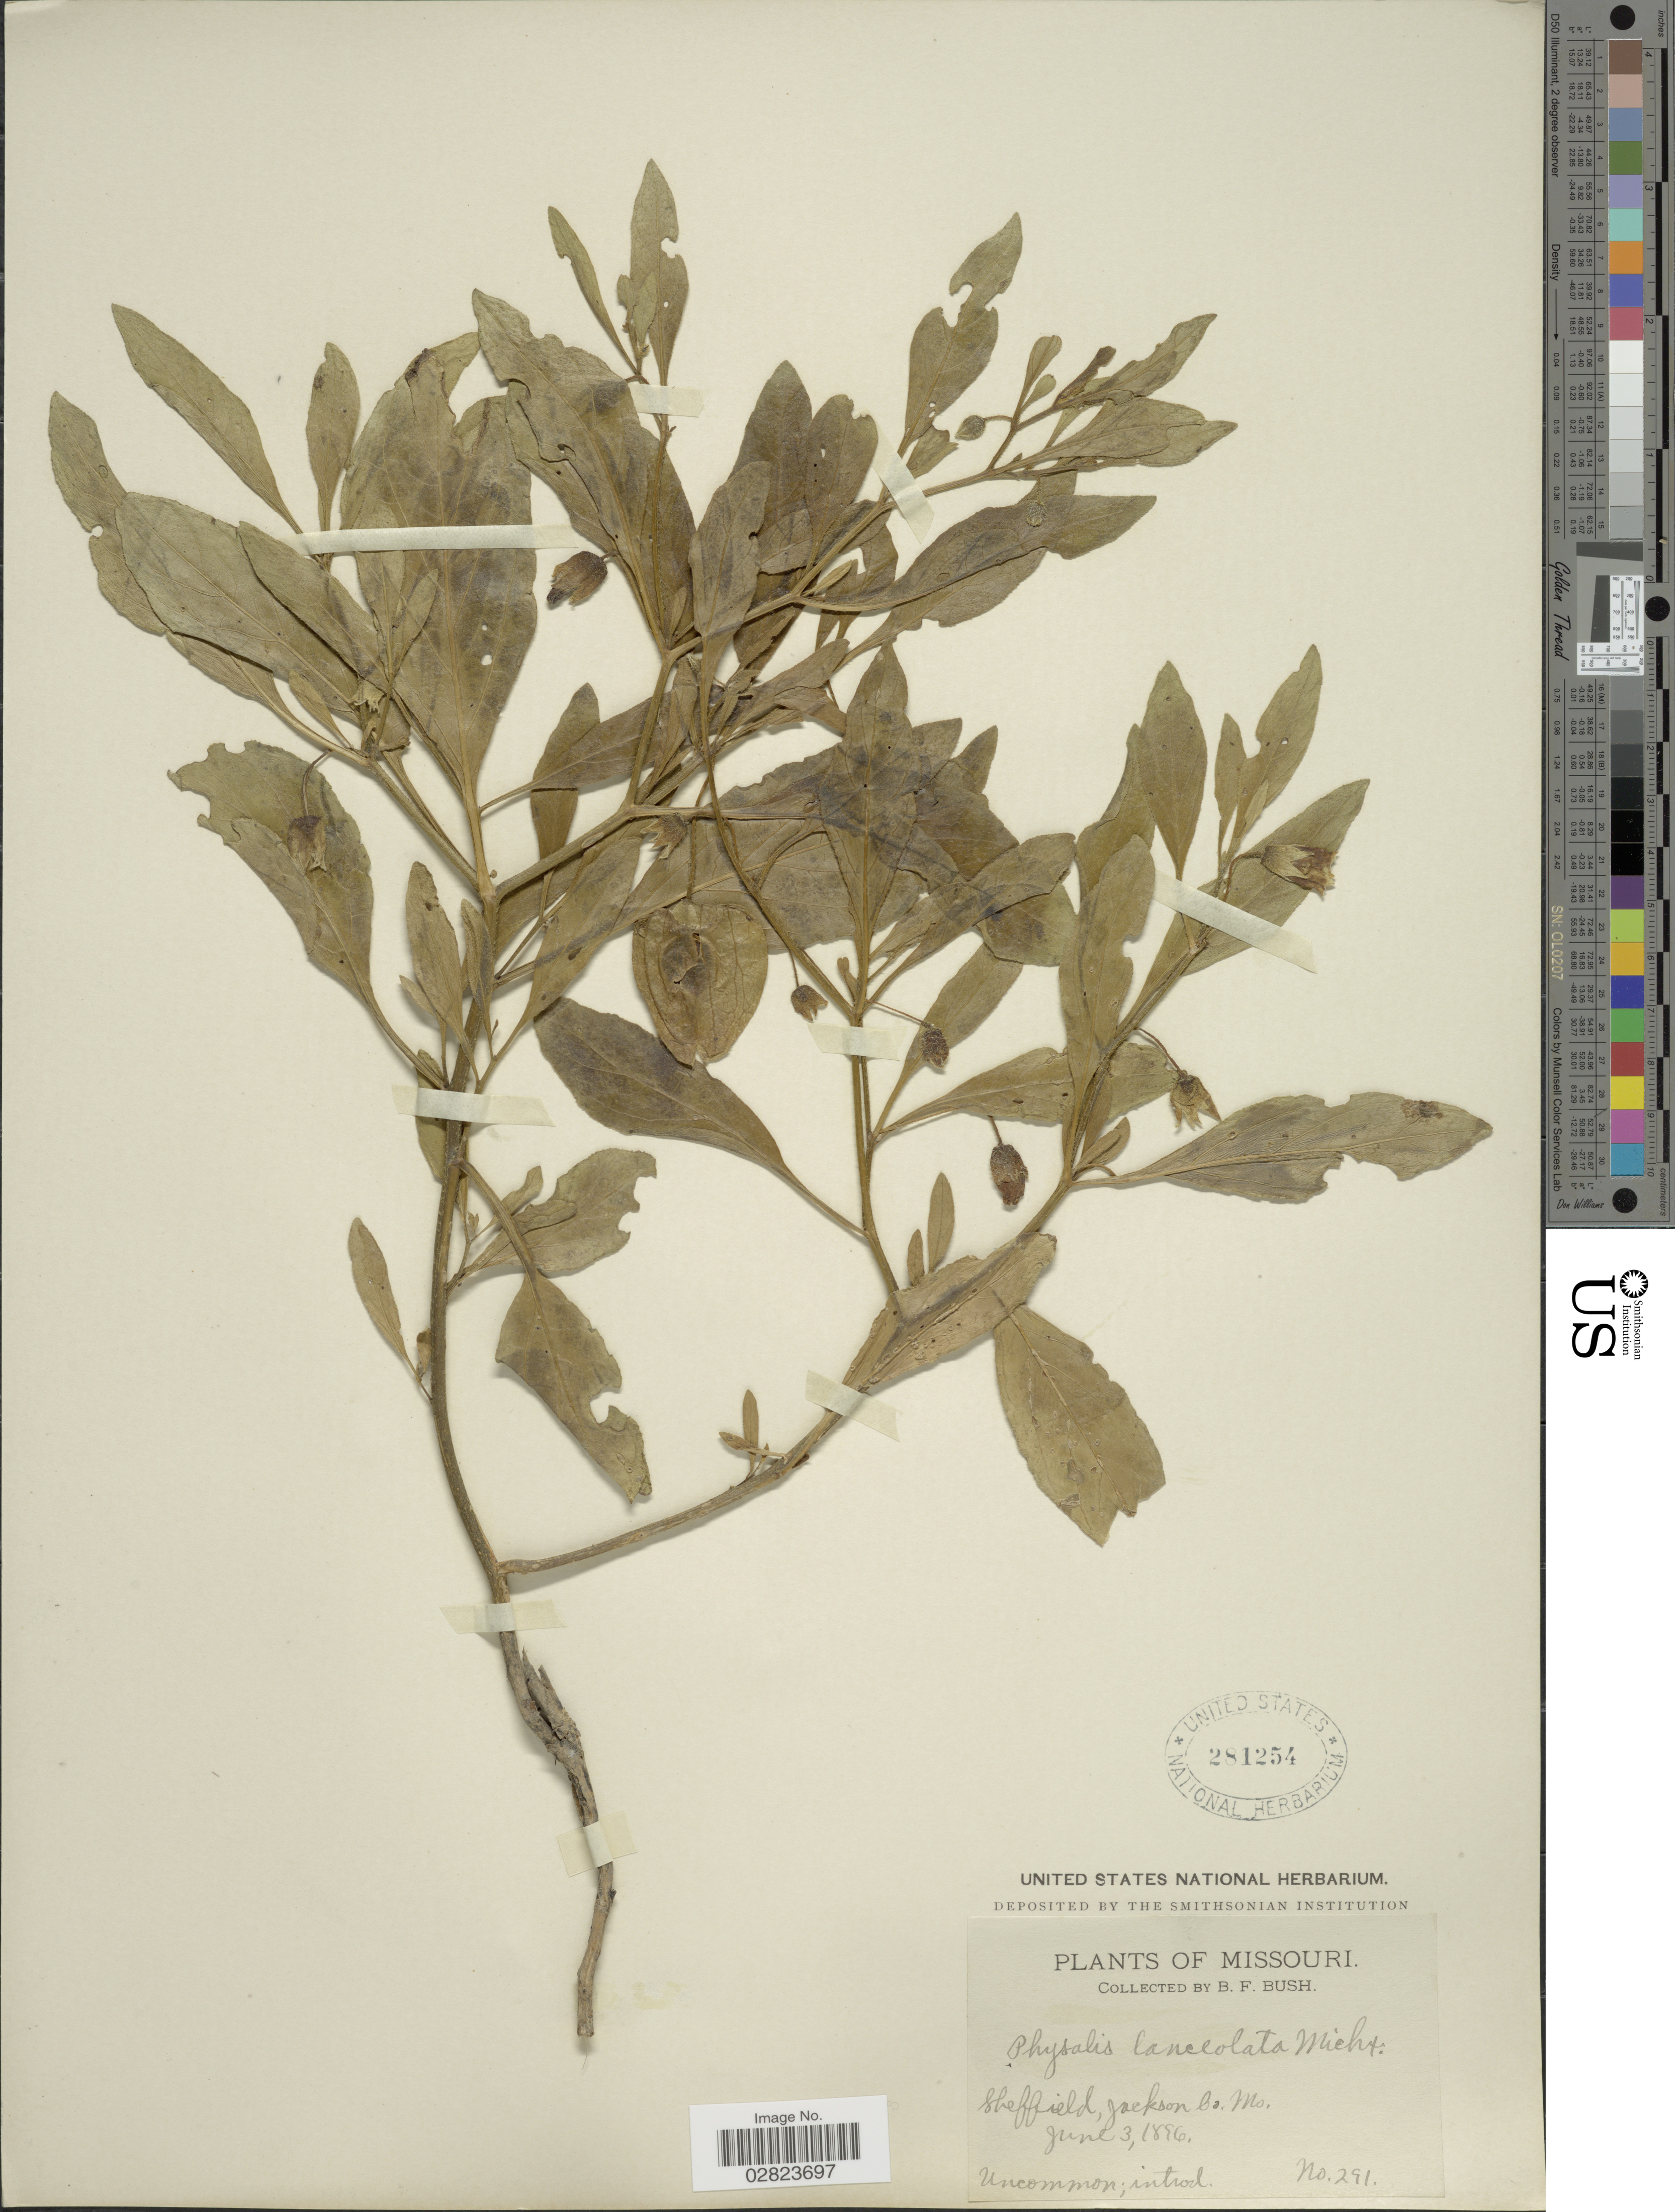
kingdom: Plantae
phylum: Tracheophyta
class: Magnoliopsida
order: Solanales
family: Solanaceae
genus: Physalis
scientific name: Physalis lanceolata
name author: Michx.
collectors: B. F. Bush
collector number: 291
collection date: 1896-06-03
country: United States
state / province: Missouri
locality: Sheffield, Jackson Co.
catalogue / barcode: US 281254